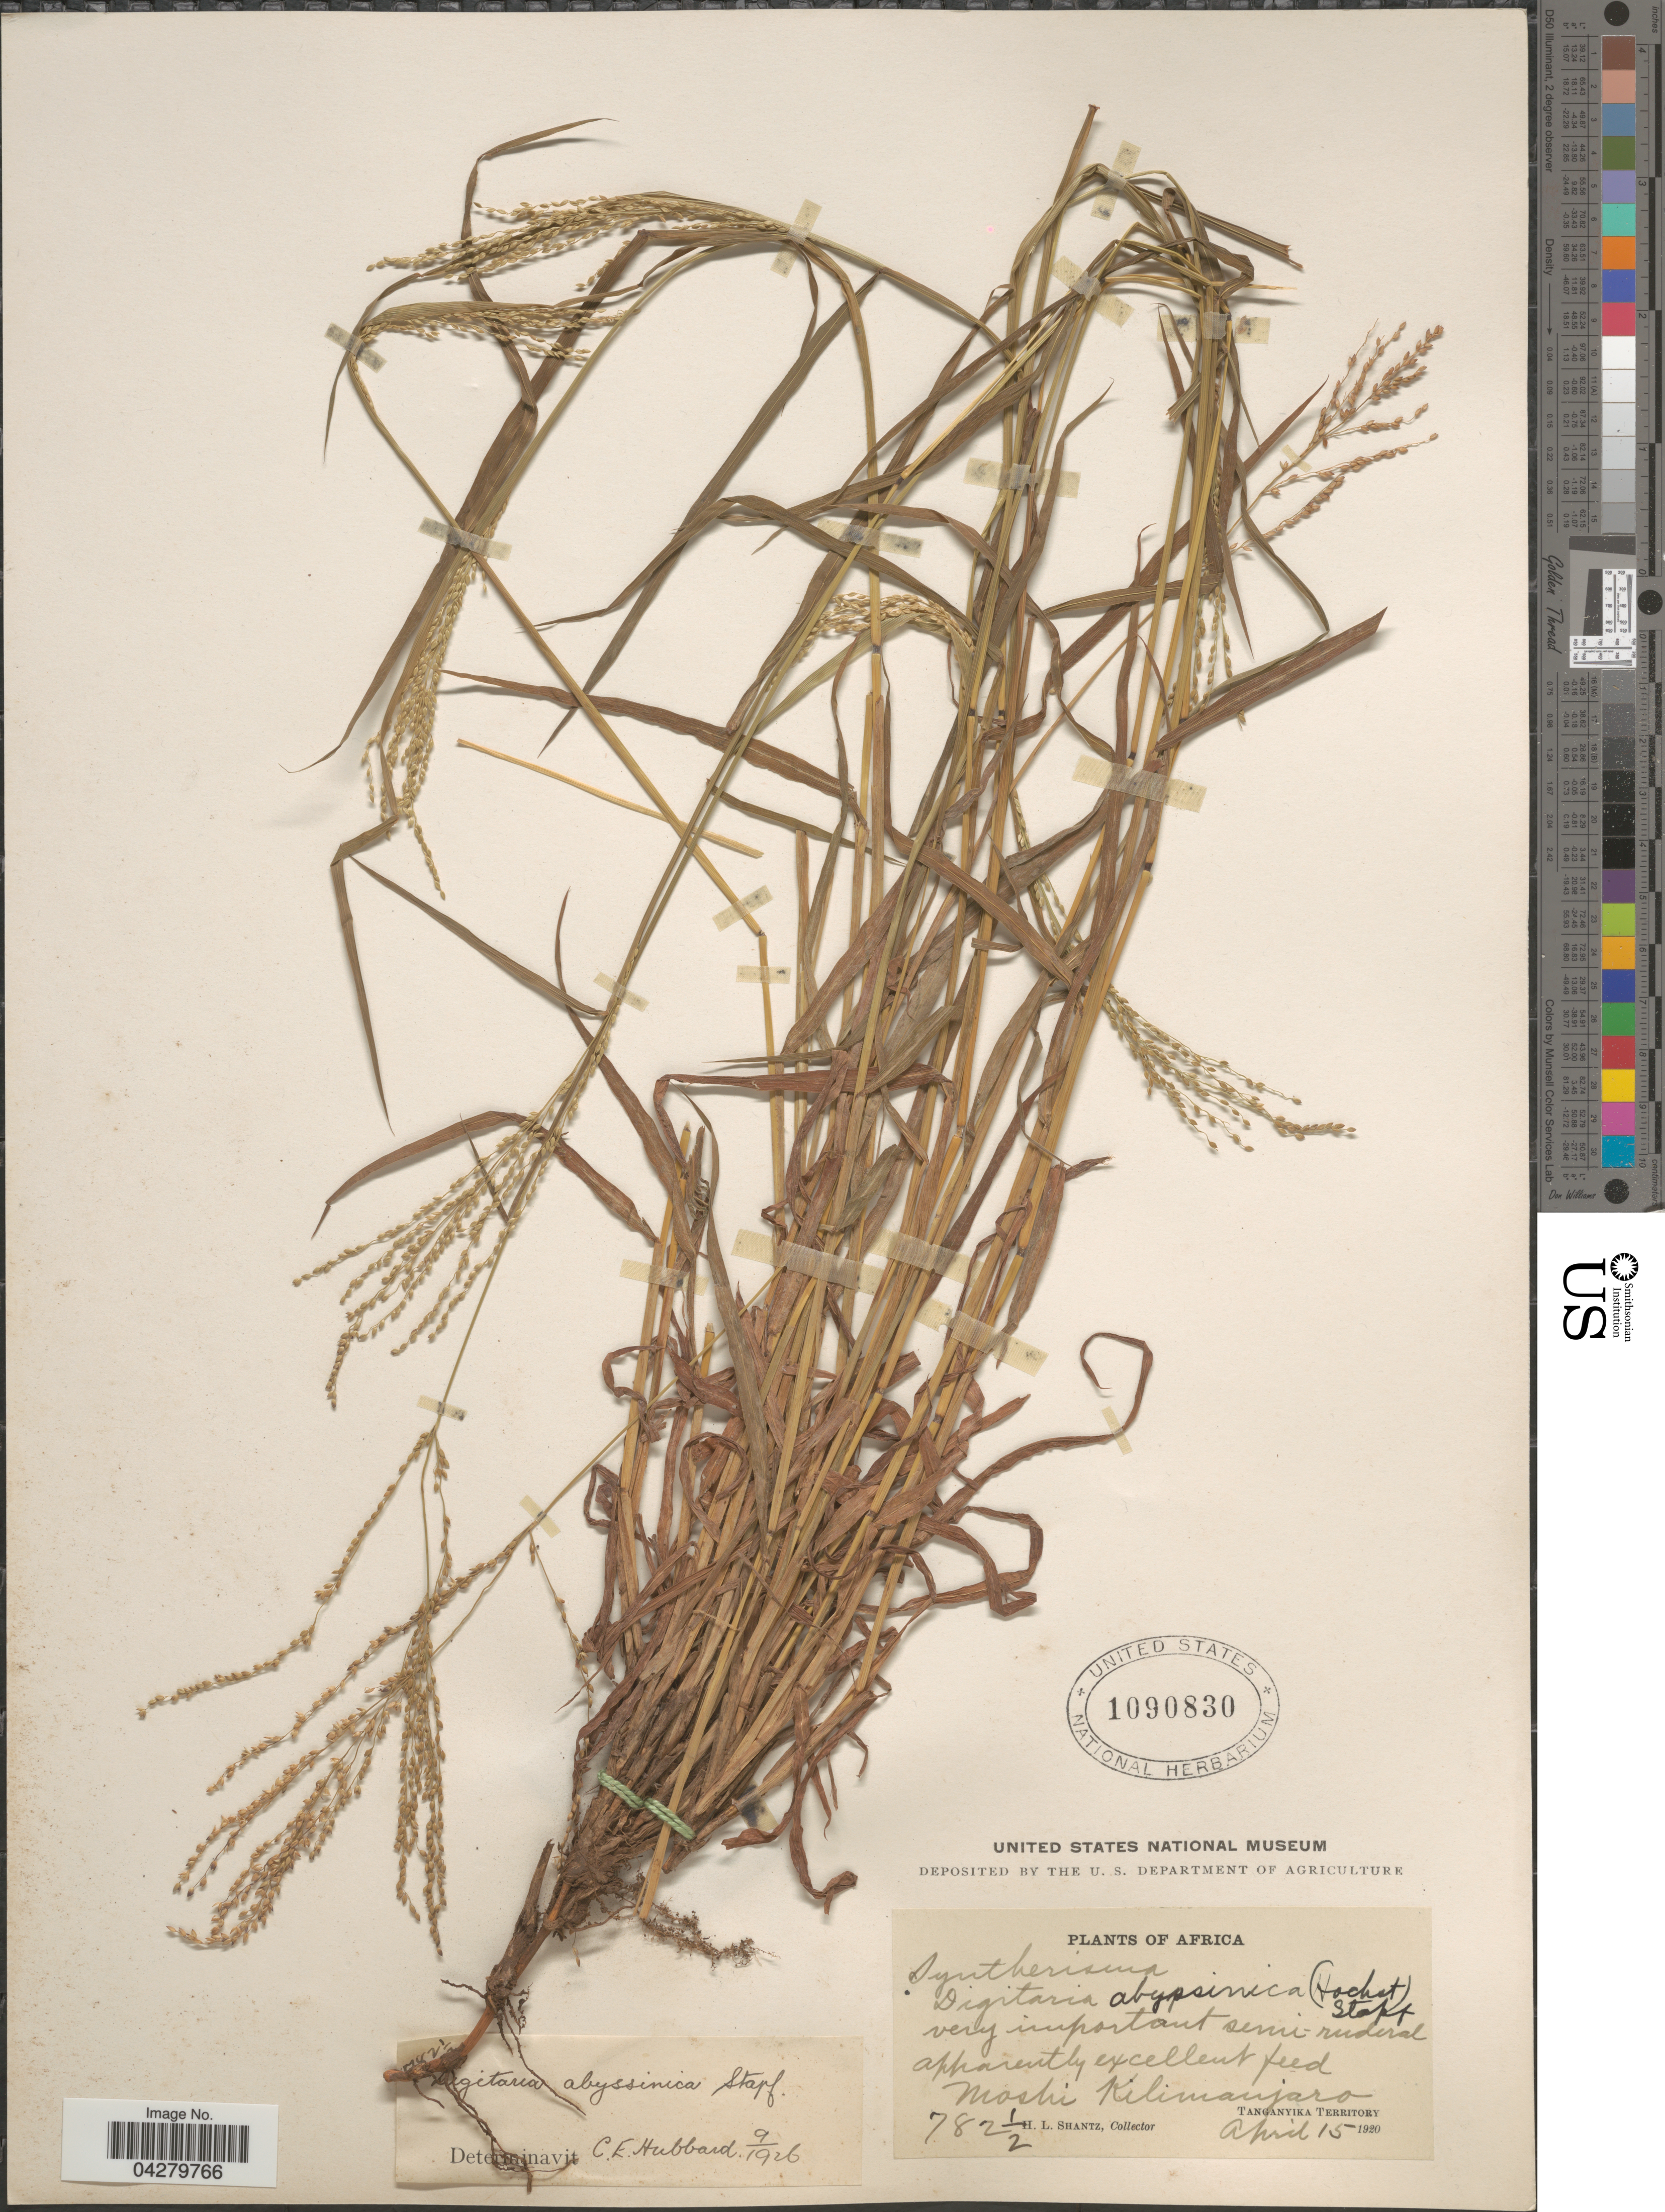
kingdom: Plantae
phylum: Tracheophyta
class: Liliopsida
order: Poales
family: Poaceae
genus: Digitaria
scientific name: Digitaria abyssinica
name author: (Hochst. ex Rich.) Stapf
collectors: H. Shantz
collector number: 782½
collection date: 1920-04-15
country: Tanzania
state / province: Kilimanjaro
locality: Moshi Kilimanjaro. Tanganyika Territory.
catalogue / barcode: US 1090830